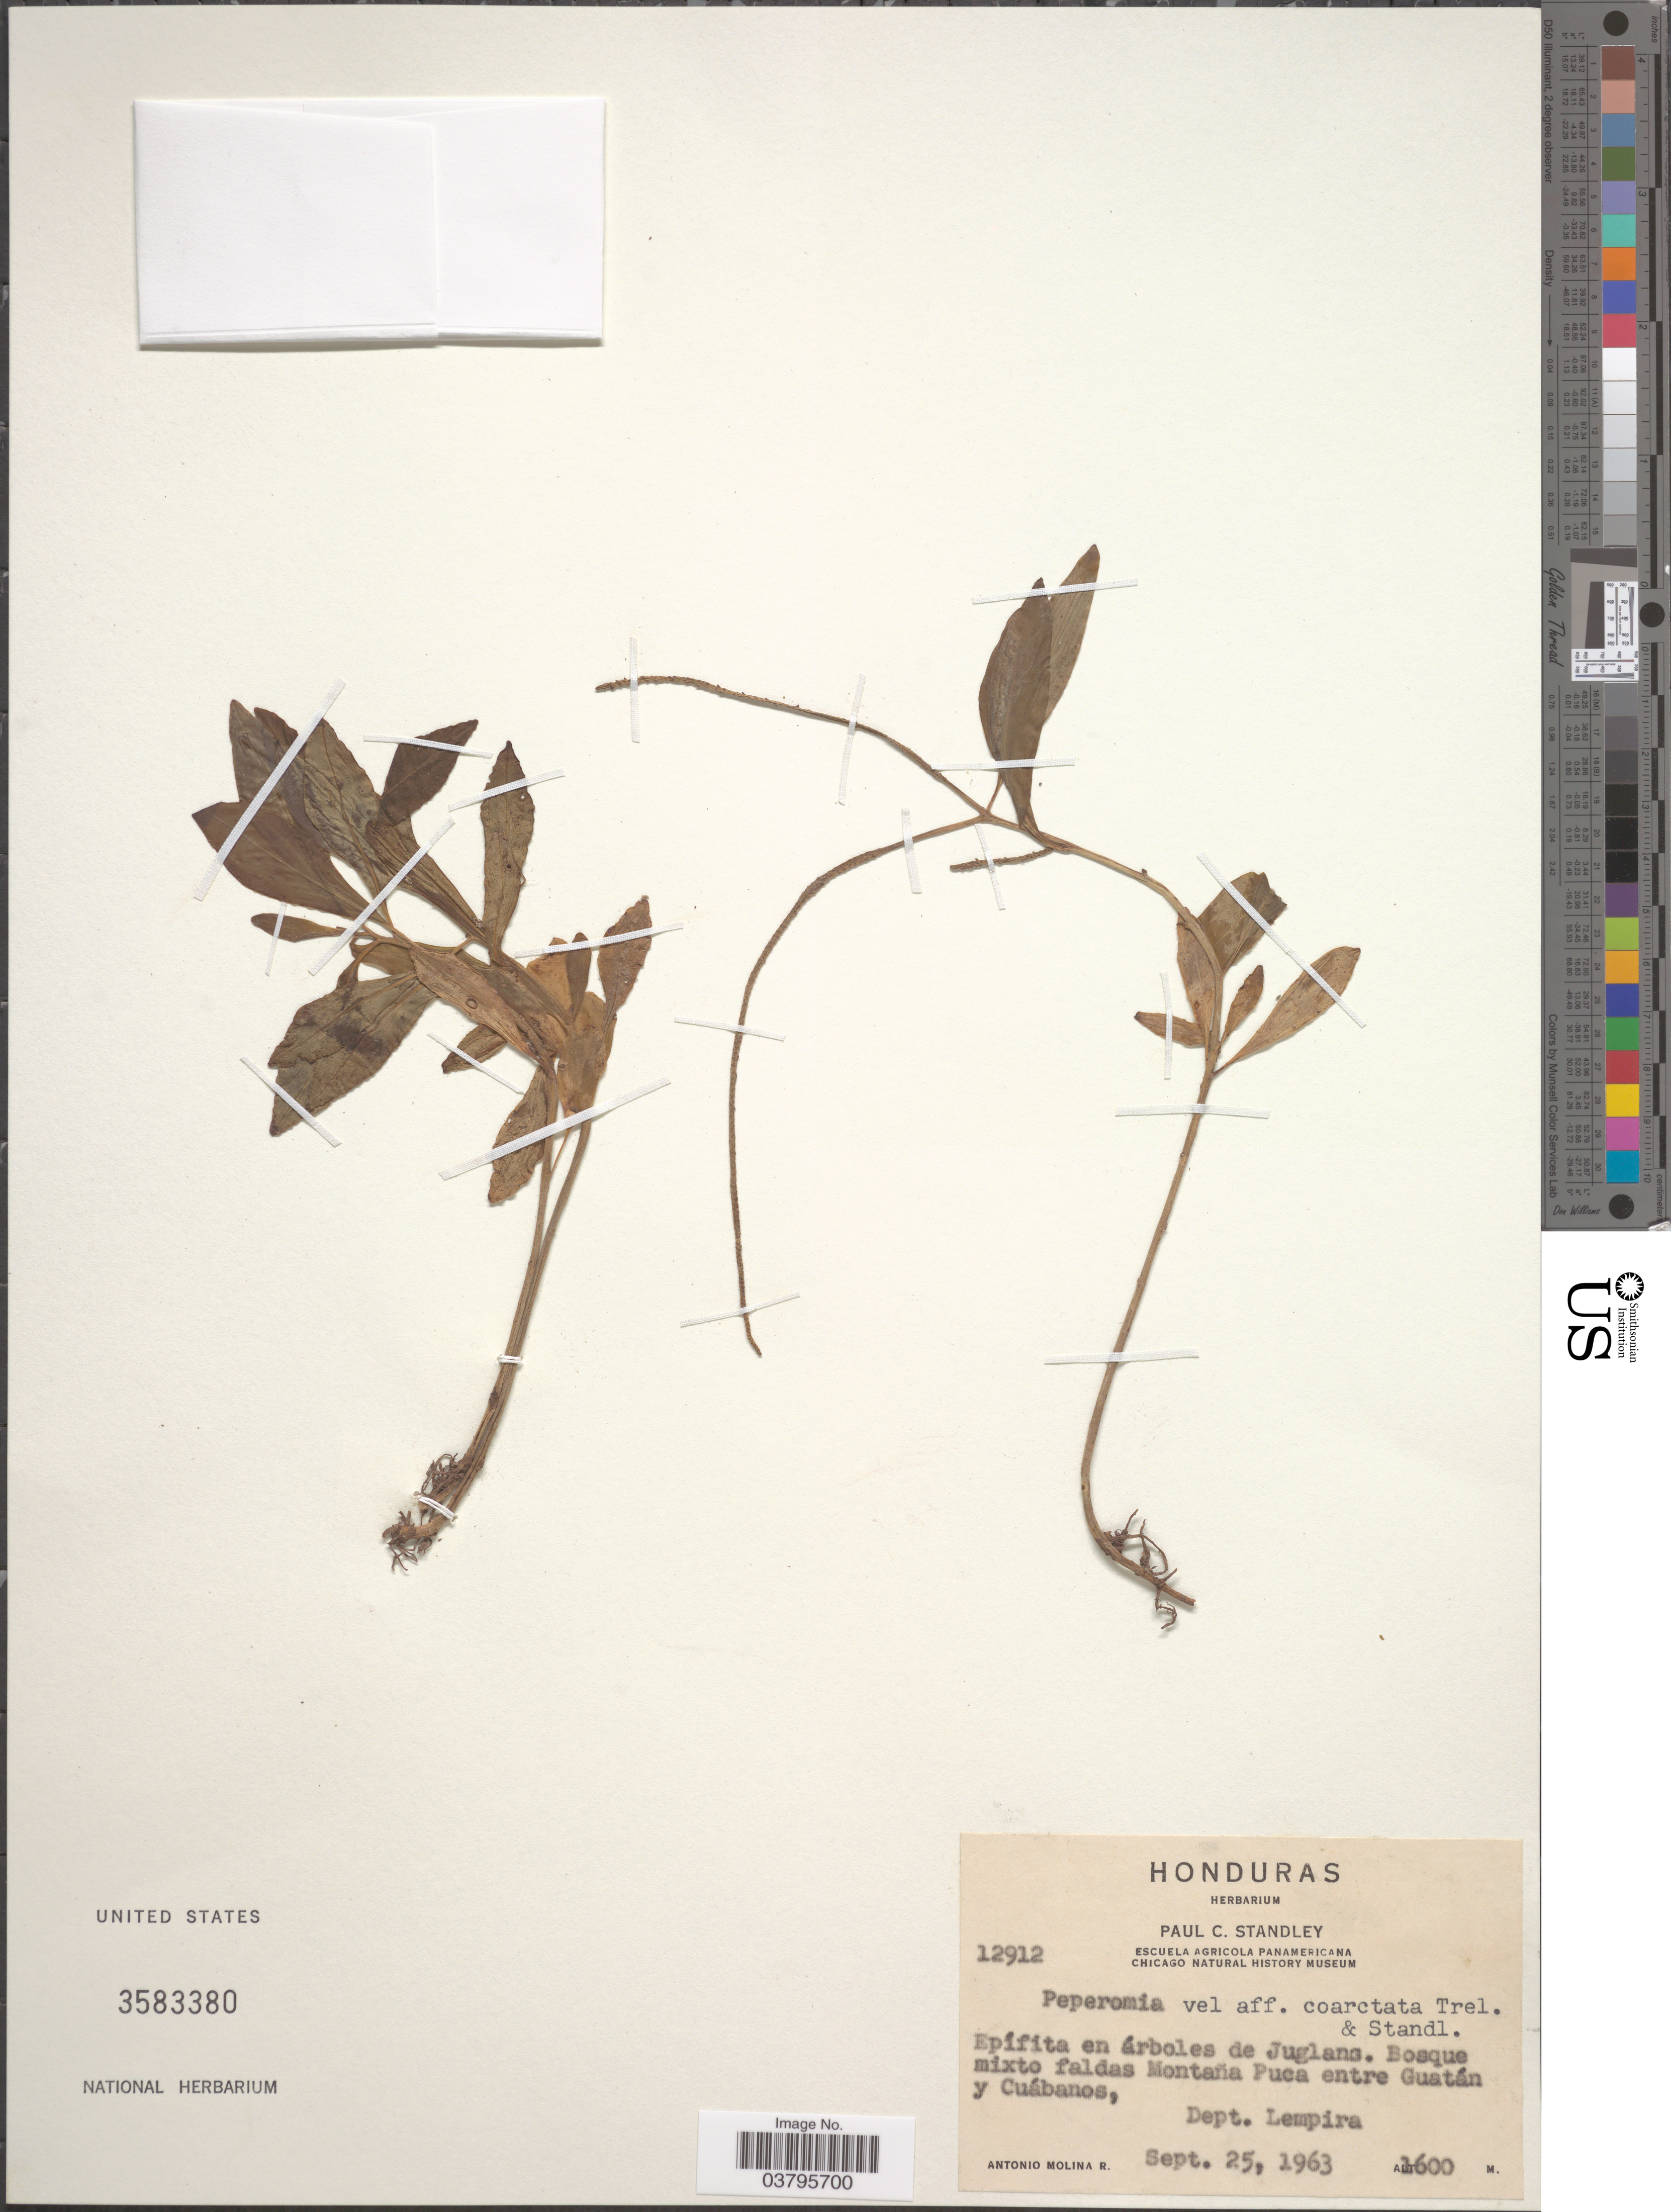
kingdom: Plantae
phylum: Tracheophyta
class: Magnoliopsida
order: Piperales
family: Piperaceae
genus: Peperomia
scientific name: Peperomia dendrophila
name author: Schltdl. & Cham.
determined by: Jiménez, José Estaban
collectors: A. Molina R.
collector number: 12912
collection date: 1963-09-25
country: Honduras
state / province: Lempira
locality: Montaña Puca entre Guatán y Cuábanos, Dept. Lempira.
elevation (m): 1600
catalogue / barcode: US 3583380